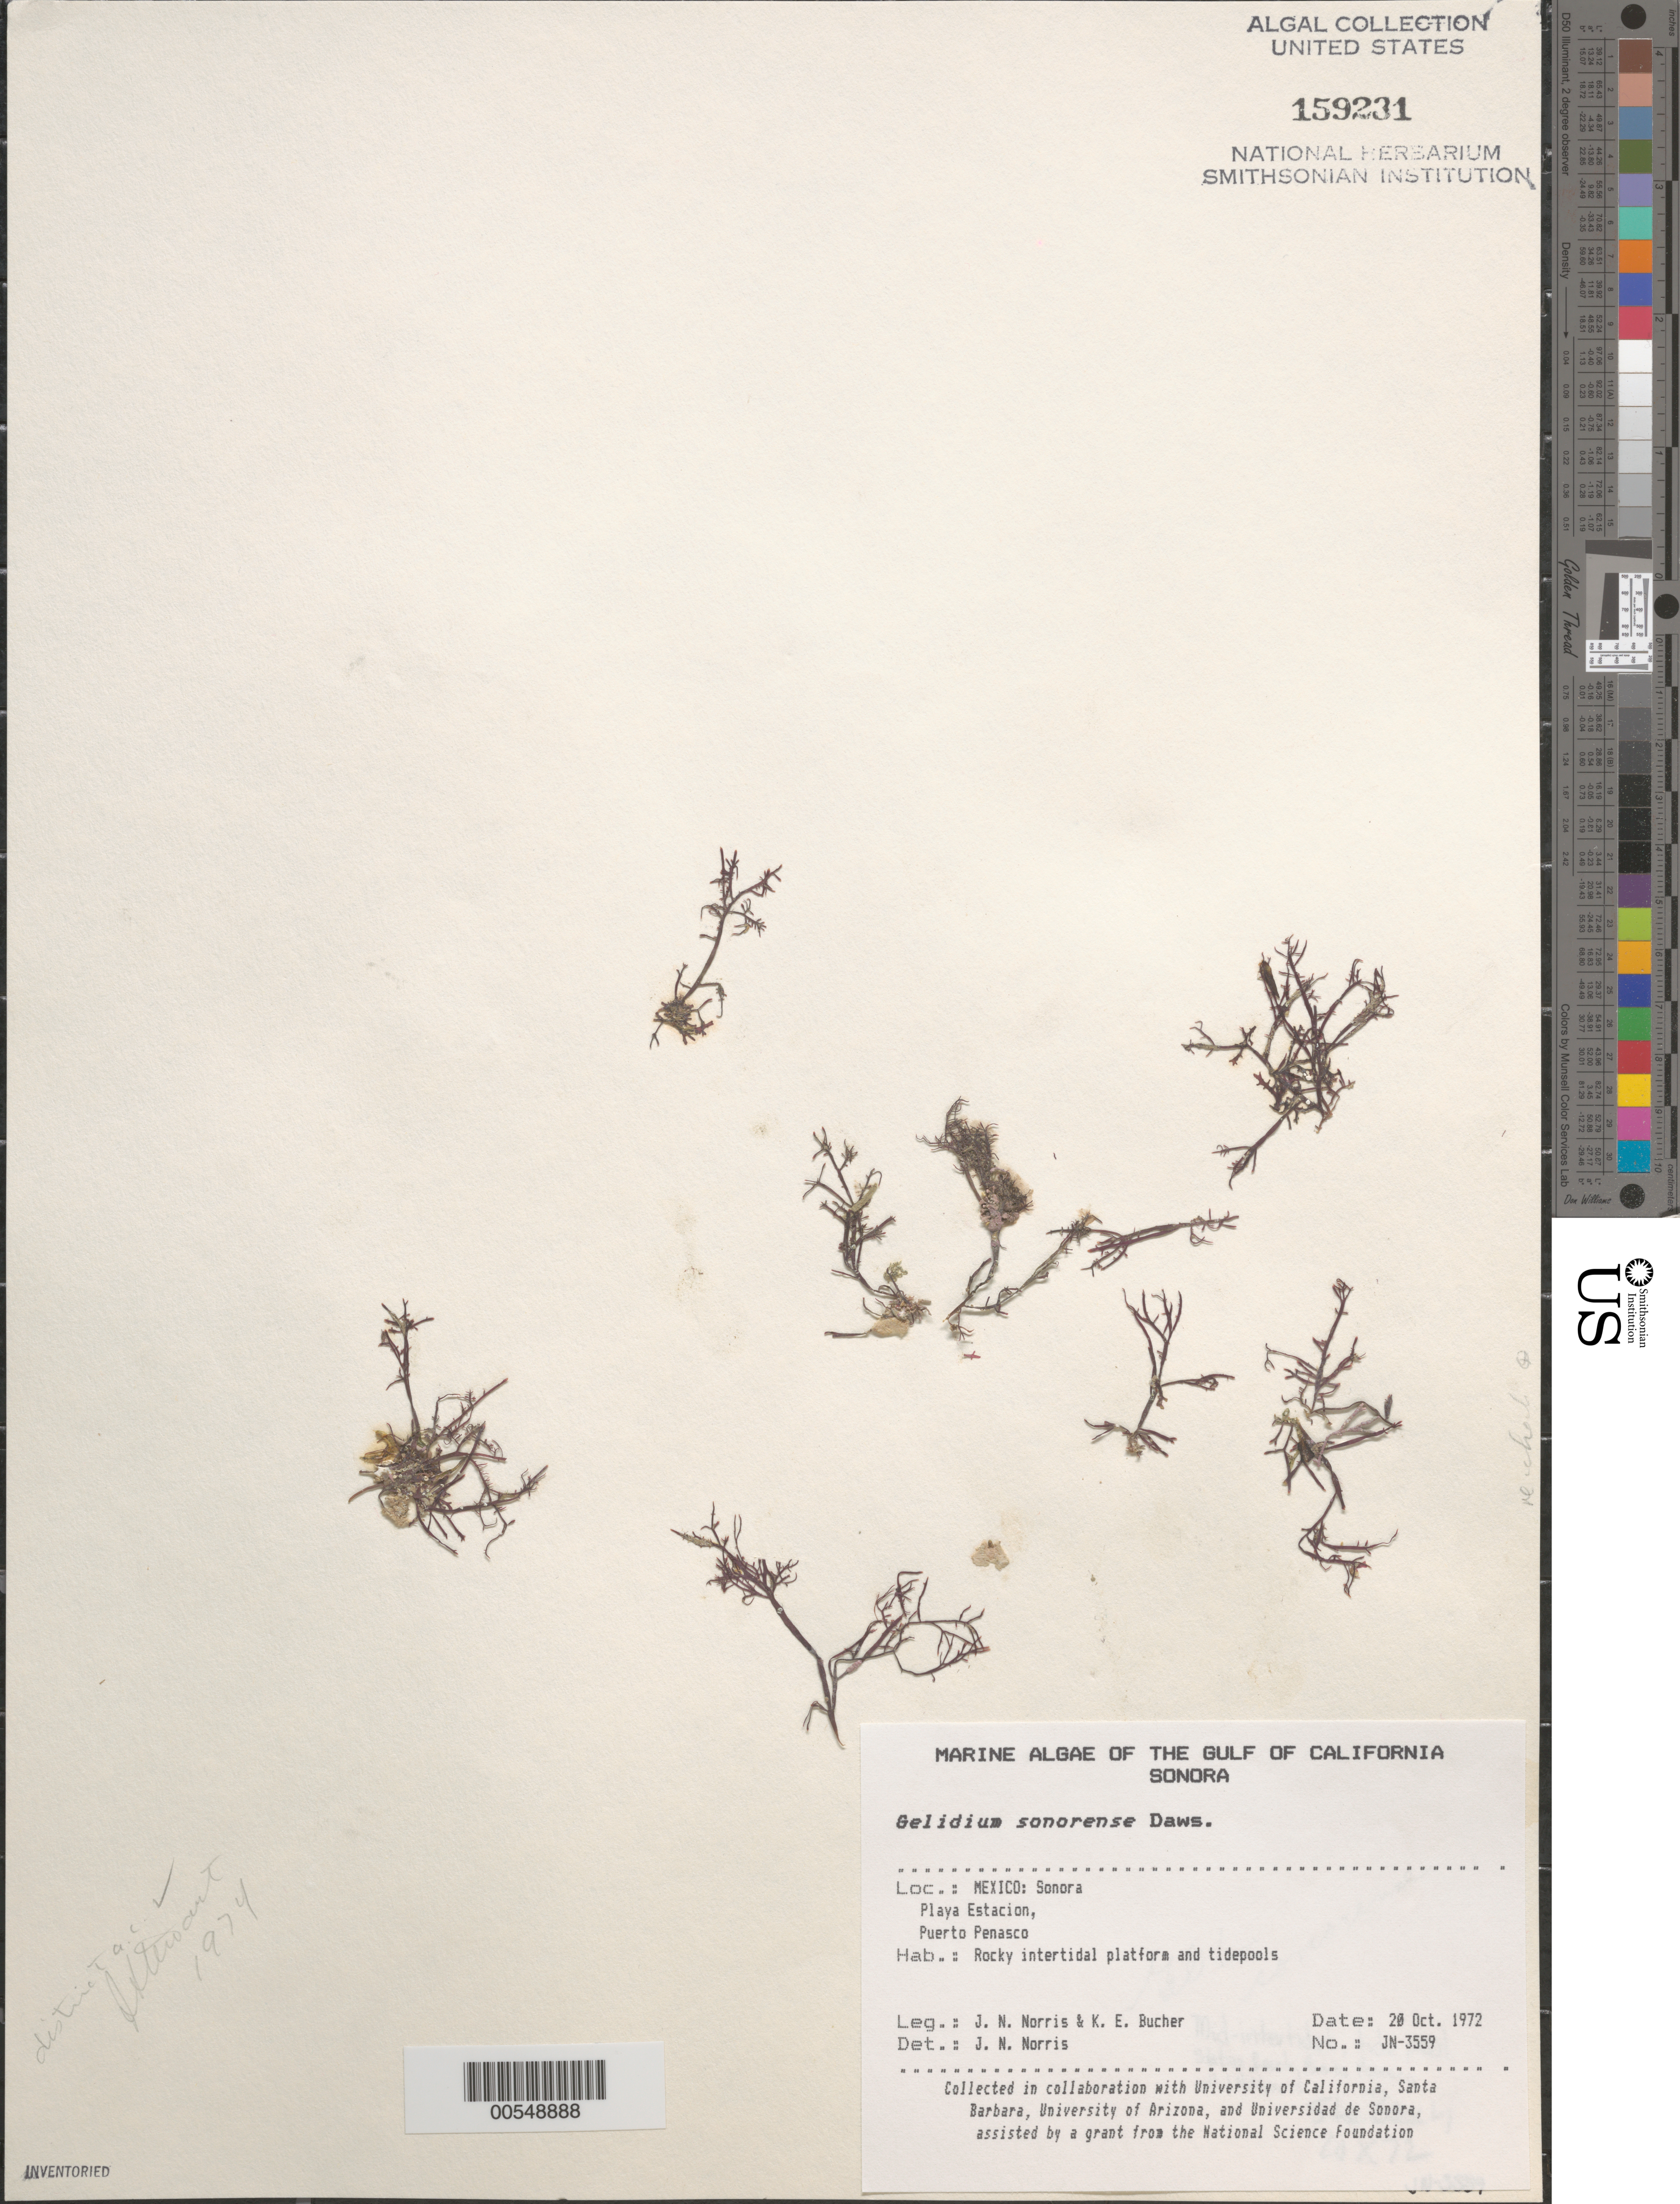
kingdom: Plantae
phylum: Rhodophyta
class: Florideophyceae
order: Gelidiales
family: Pterocladiaceae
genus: Pterocladia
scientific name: Pterocladia sonorense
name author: (E.Y. Dawson) J.G.Stewart & J.N. Norris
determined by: Algae name updating Project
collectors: J. N. Norris & K. E. Bucher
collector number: JN-3559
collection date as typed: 20 Oct 1972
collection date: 1972-10-20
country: Mexico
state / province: Sonora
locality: Playa Estacion, Puerto Penasco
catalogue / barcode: US 159231